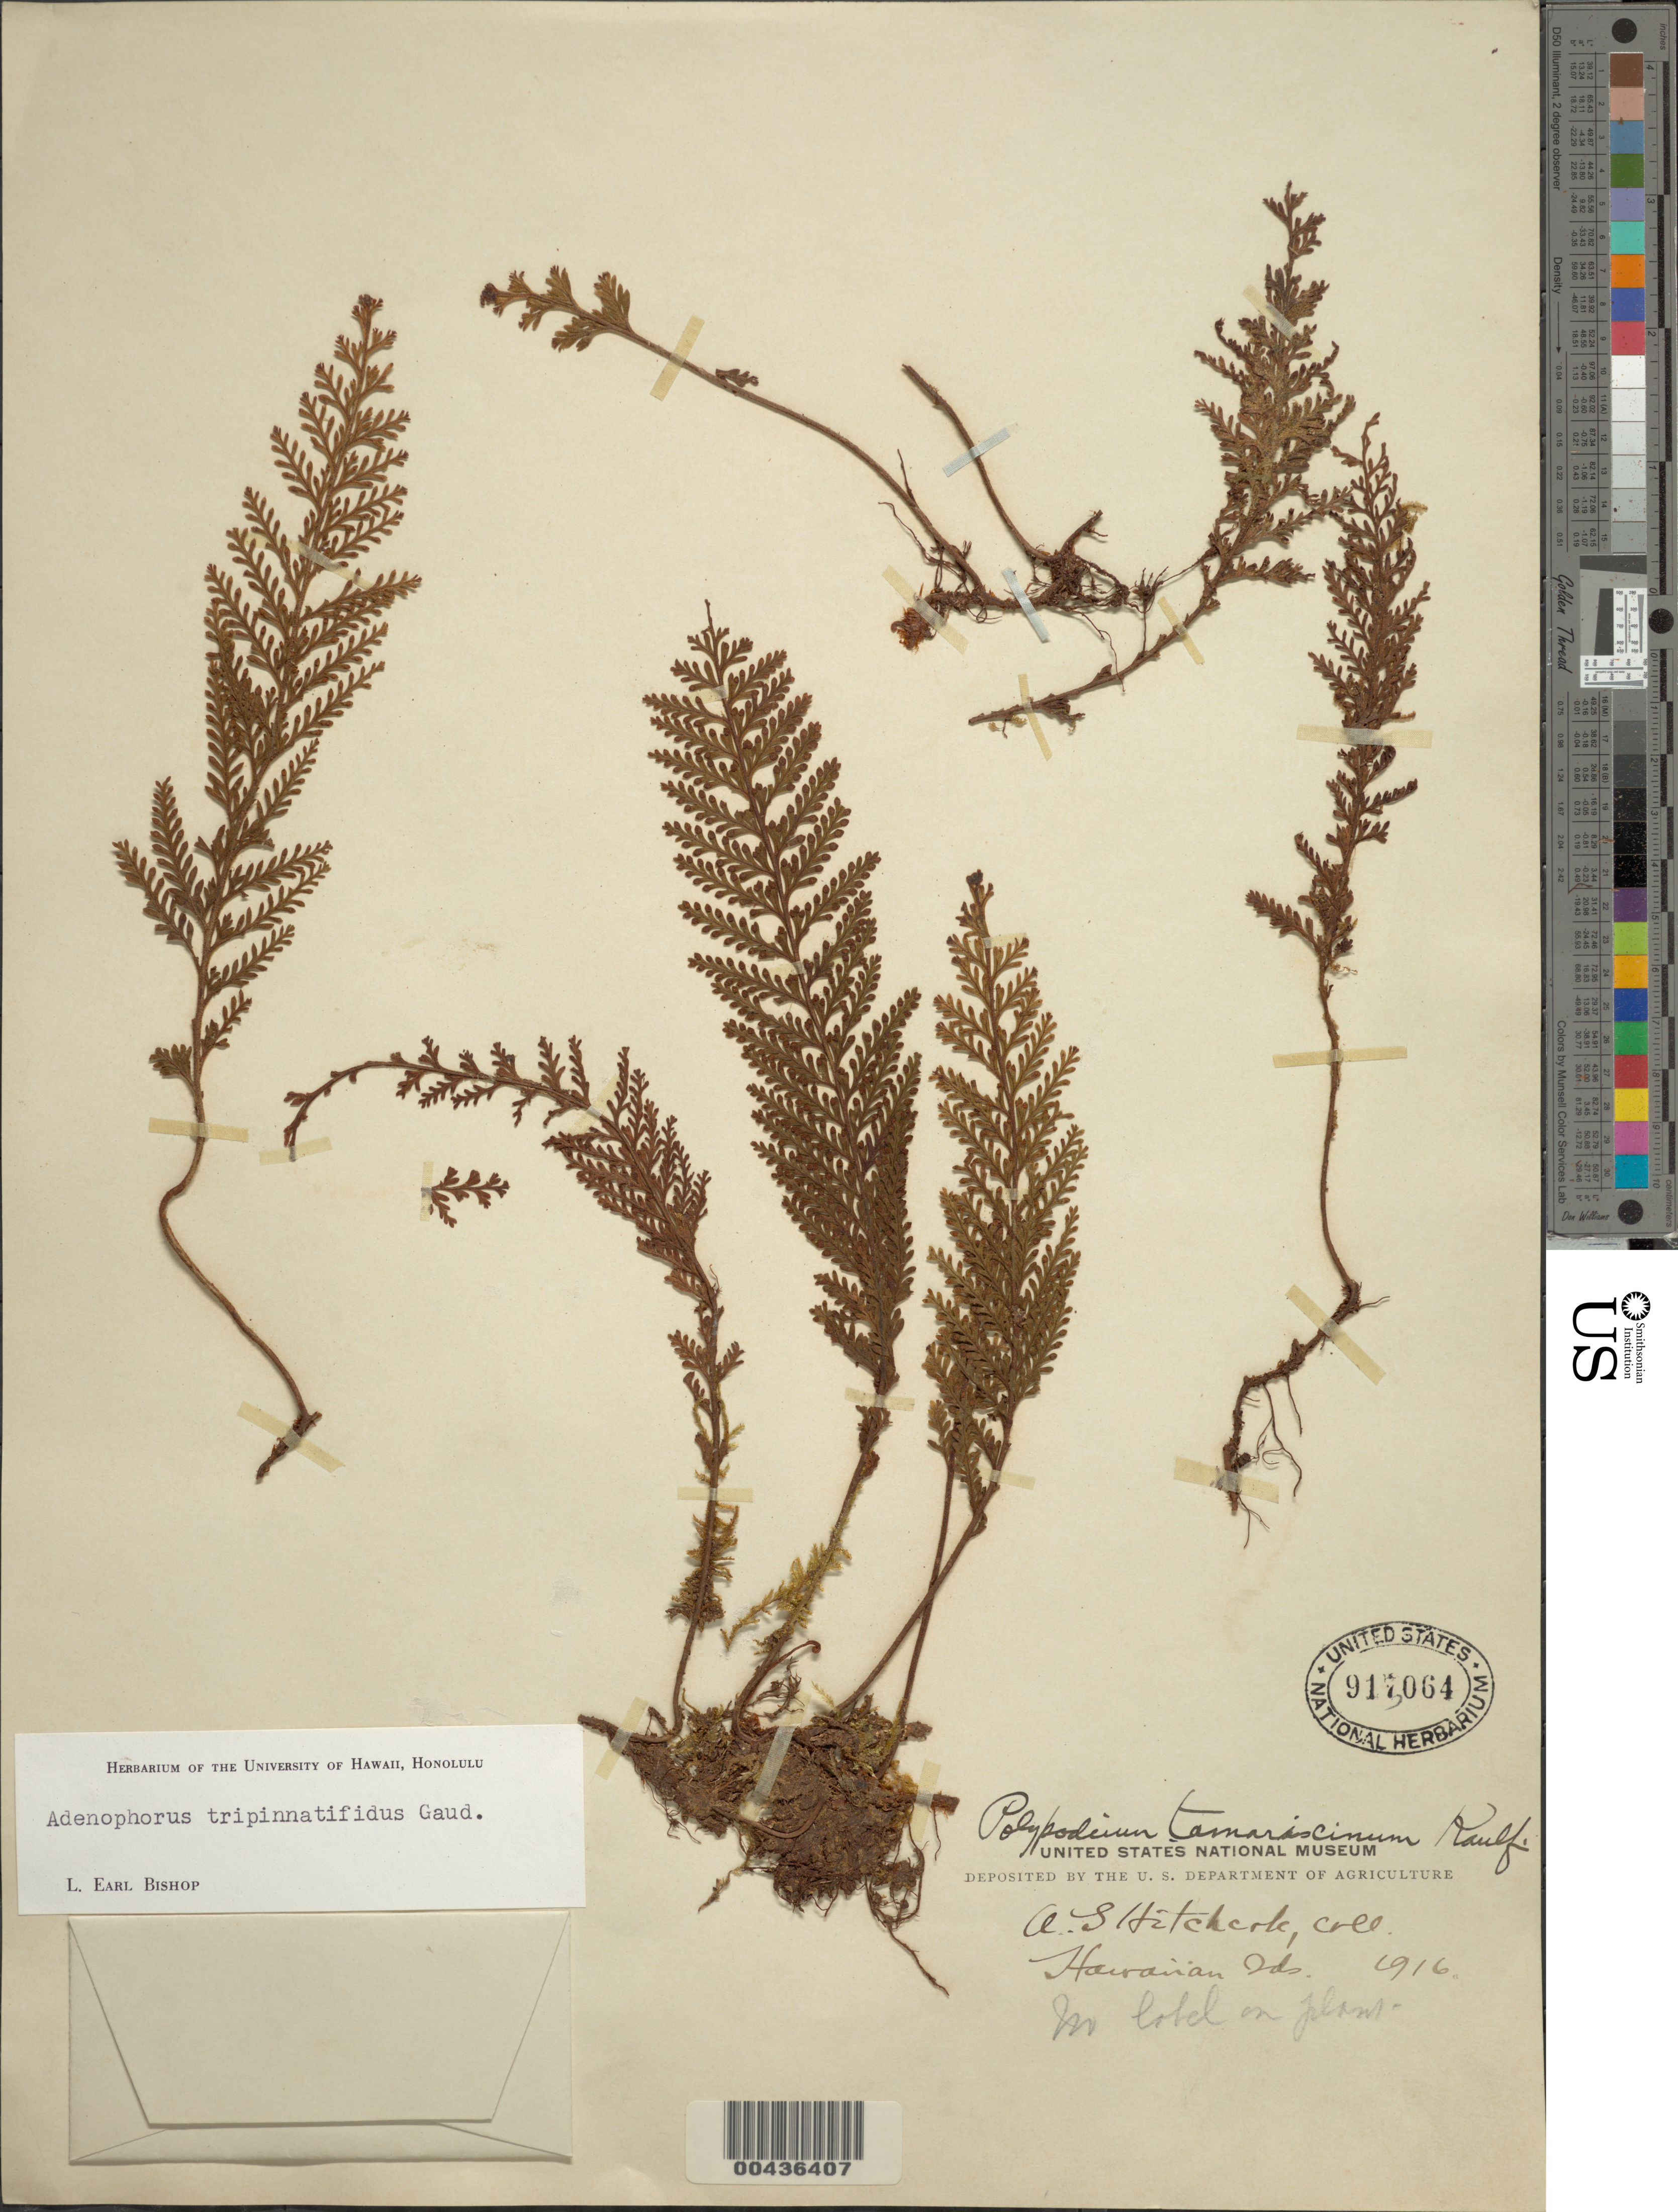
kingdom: Plantae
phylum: Tracheophyta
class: Polypodiopsida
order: Polypodiales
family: Polypodiaceae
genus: Adenophorus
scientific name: Adenophorus tripinnatifidus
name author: Gaudich.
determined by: Bishop, L. E.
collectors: A. S. Hitchcock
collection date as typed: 1916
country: United States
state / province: Hawaii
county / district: Kauai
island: Kaua'i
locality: Hawaiian Islands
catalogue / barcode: US 917064